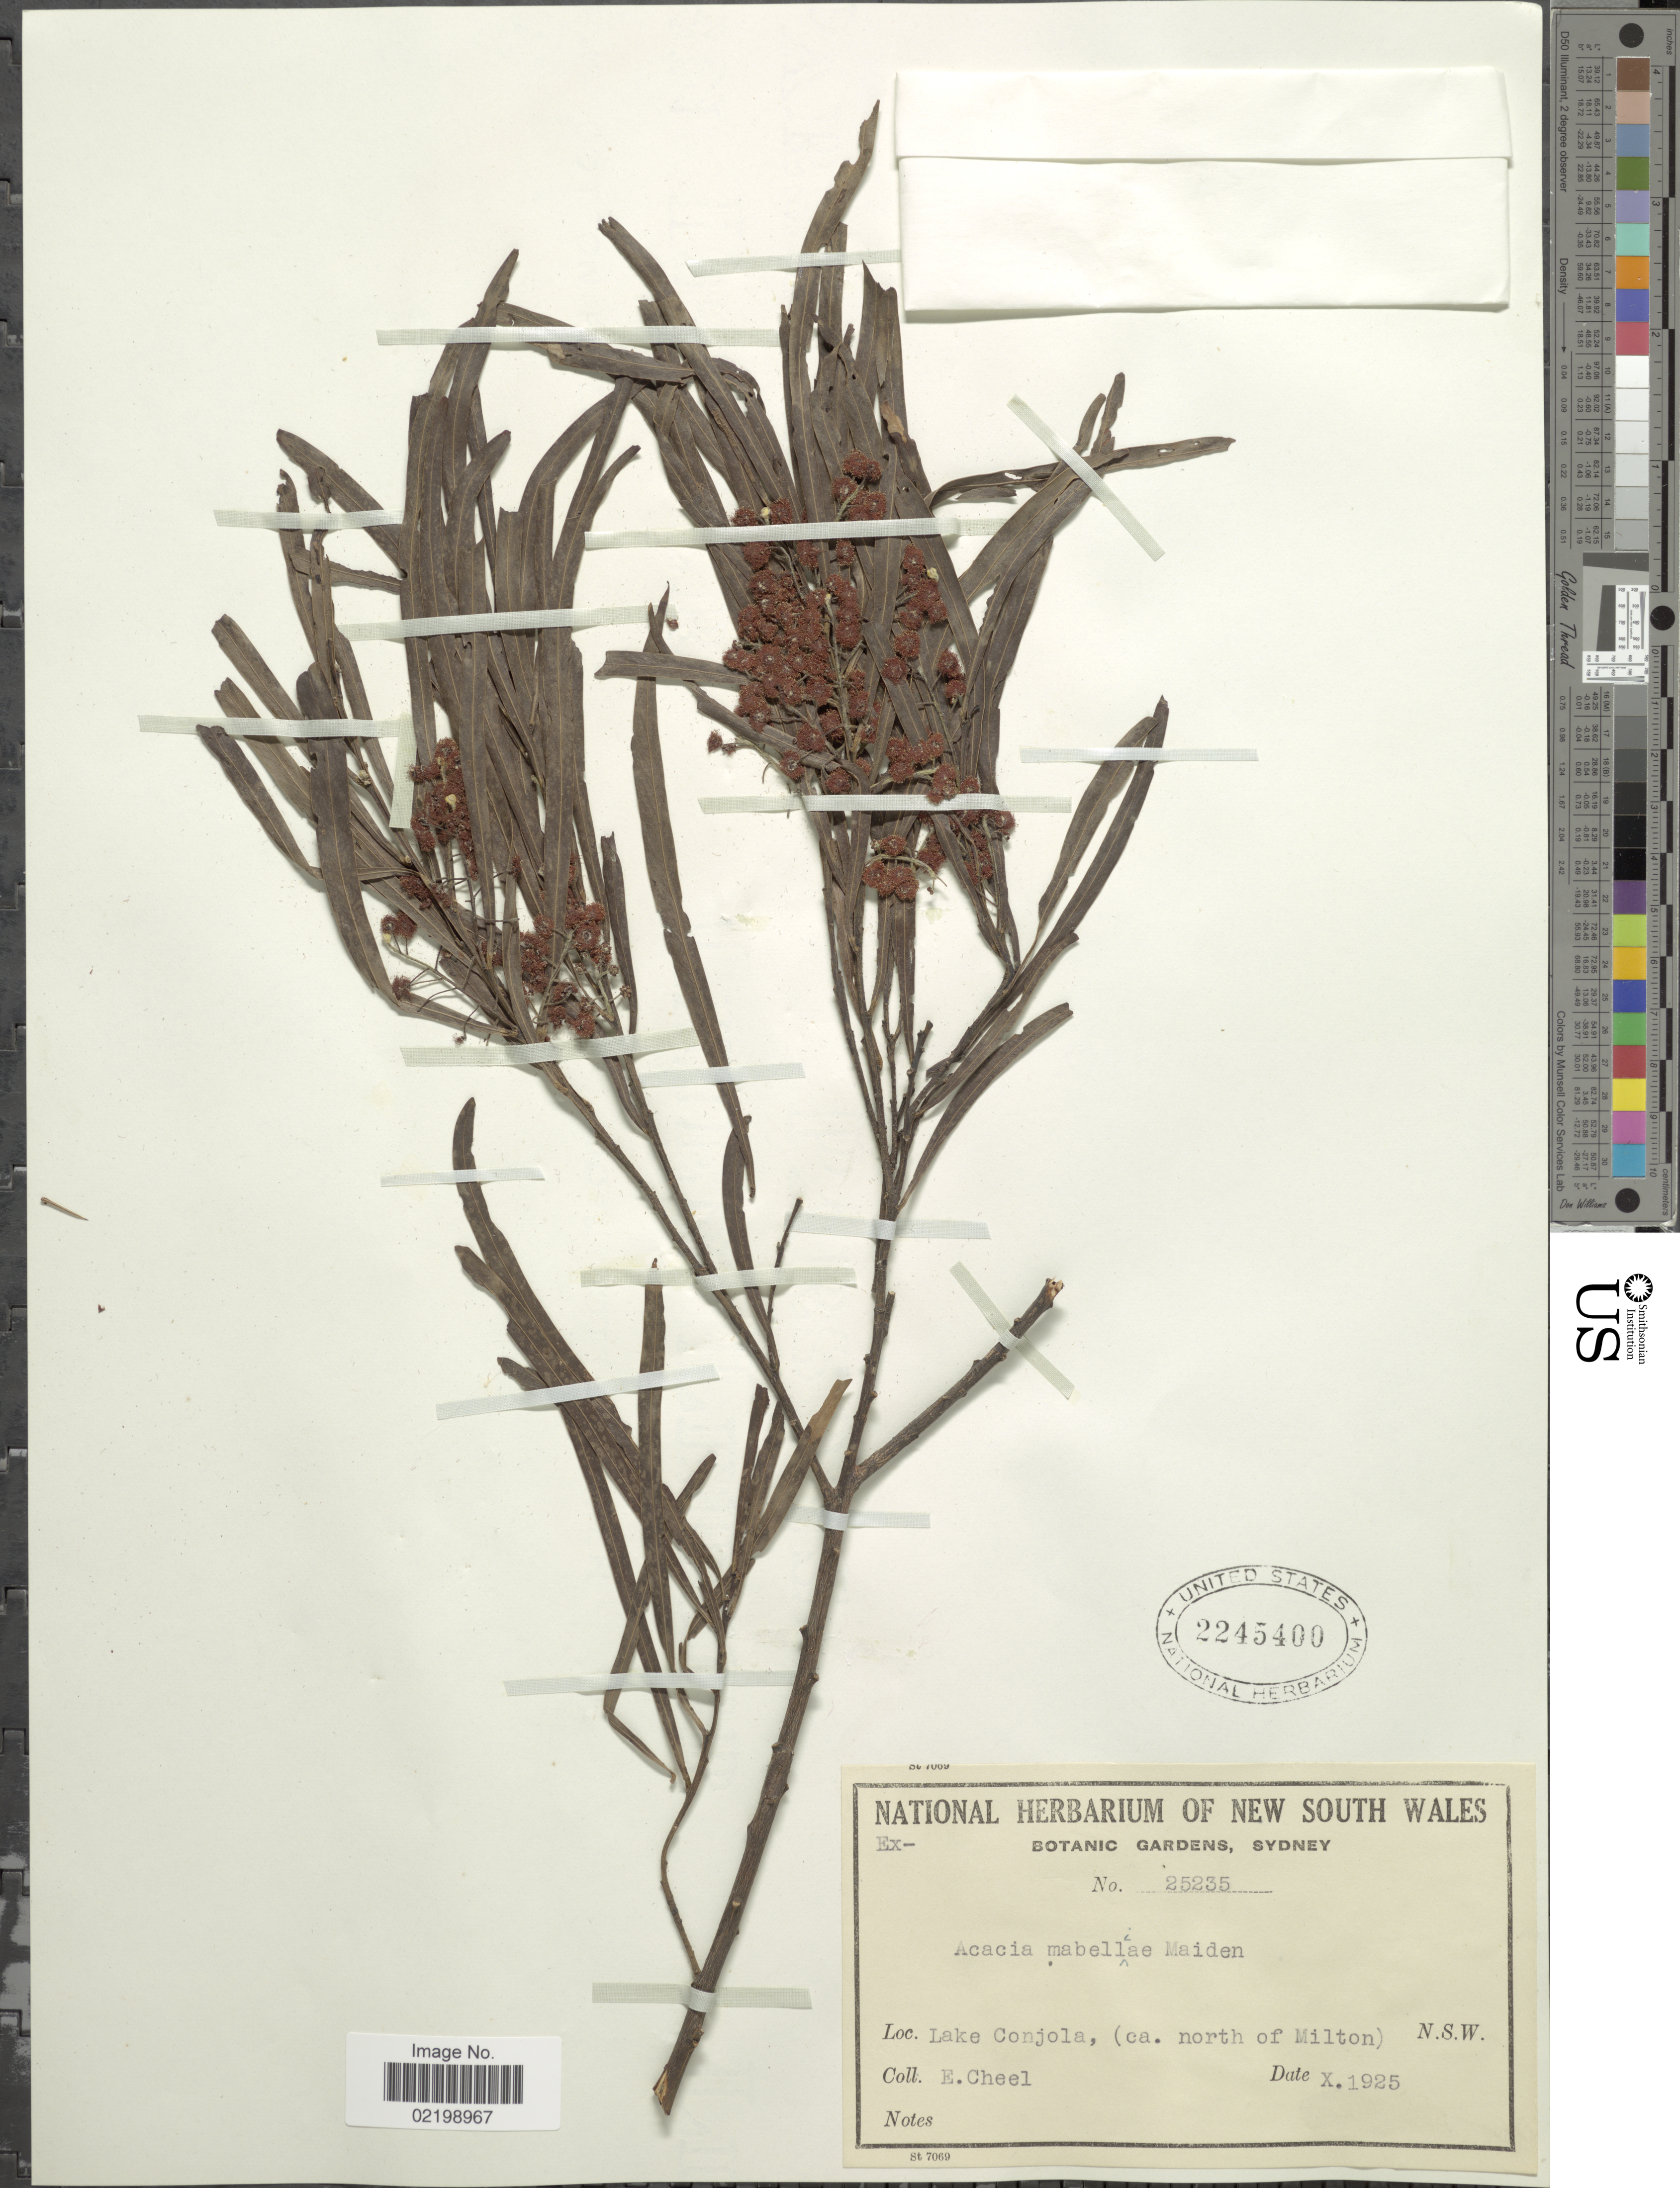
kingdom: Plantae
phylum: Tracheophyta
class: Magnoliopsida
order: Fabales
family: Fabaceae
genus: Acacia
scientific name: Acacia mabellae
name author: Maiden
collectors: E. Cheel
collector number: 25235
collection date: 1925-10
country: Australia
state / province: New South Wales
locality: Lake Conjola, (ca. north of Milton), N.S.W.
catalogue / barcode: US 2245400